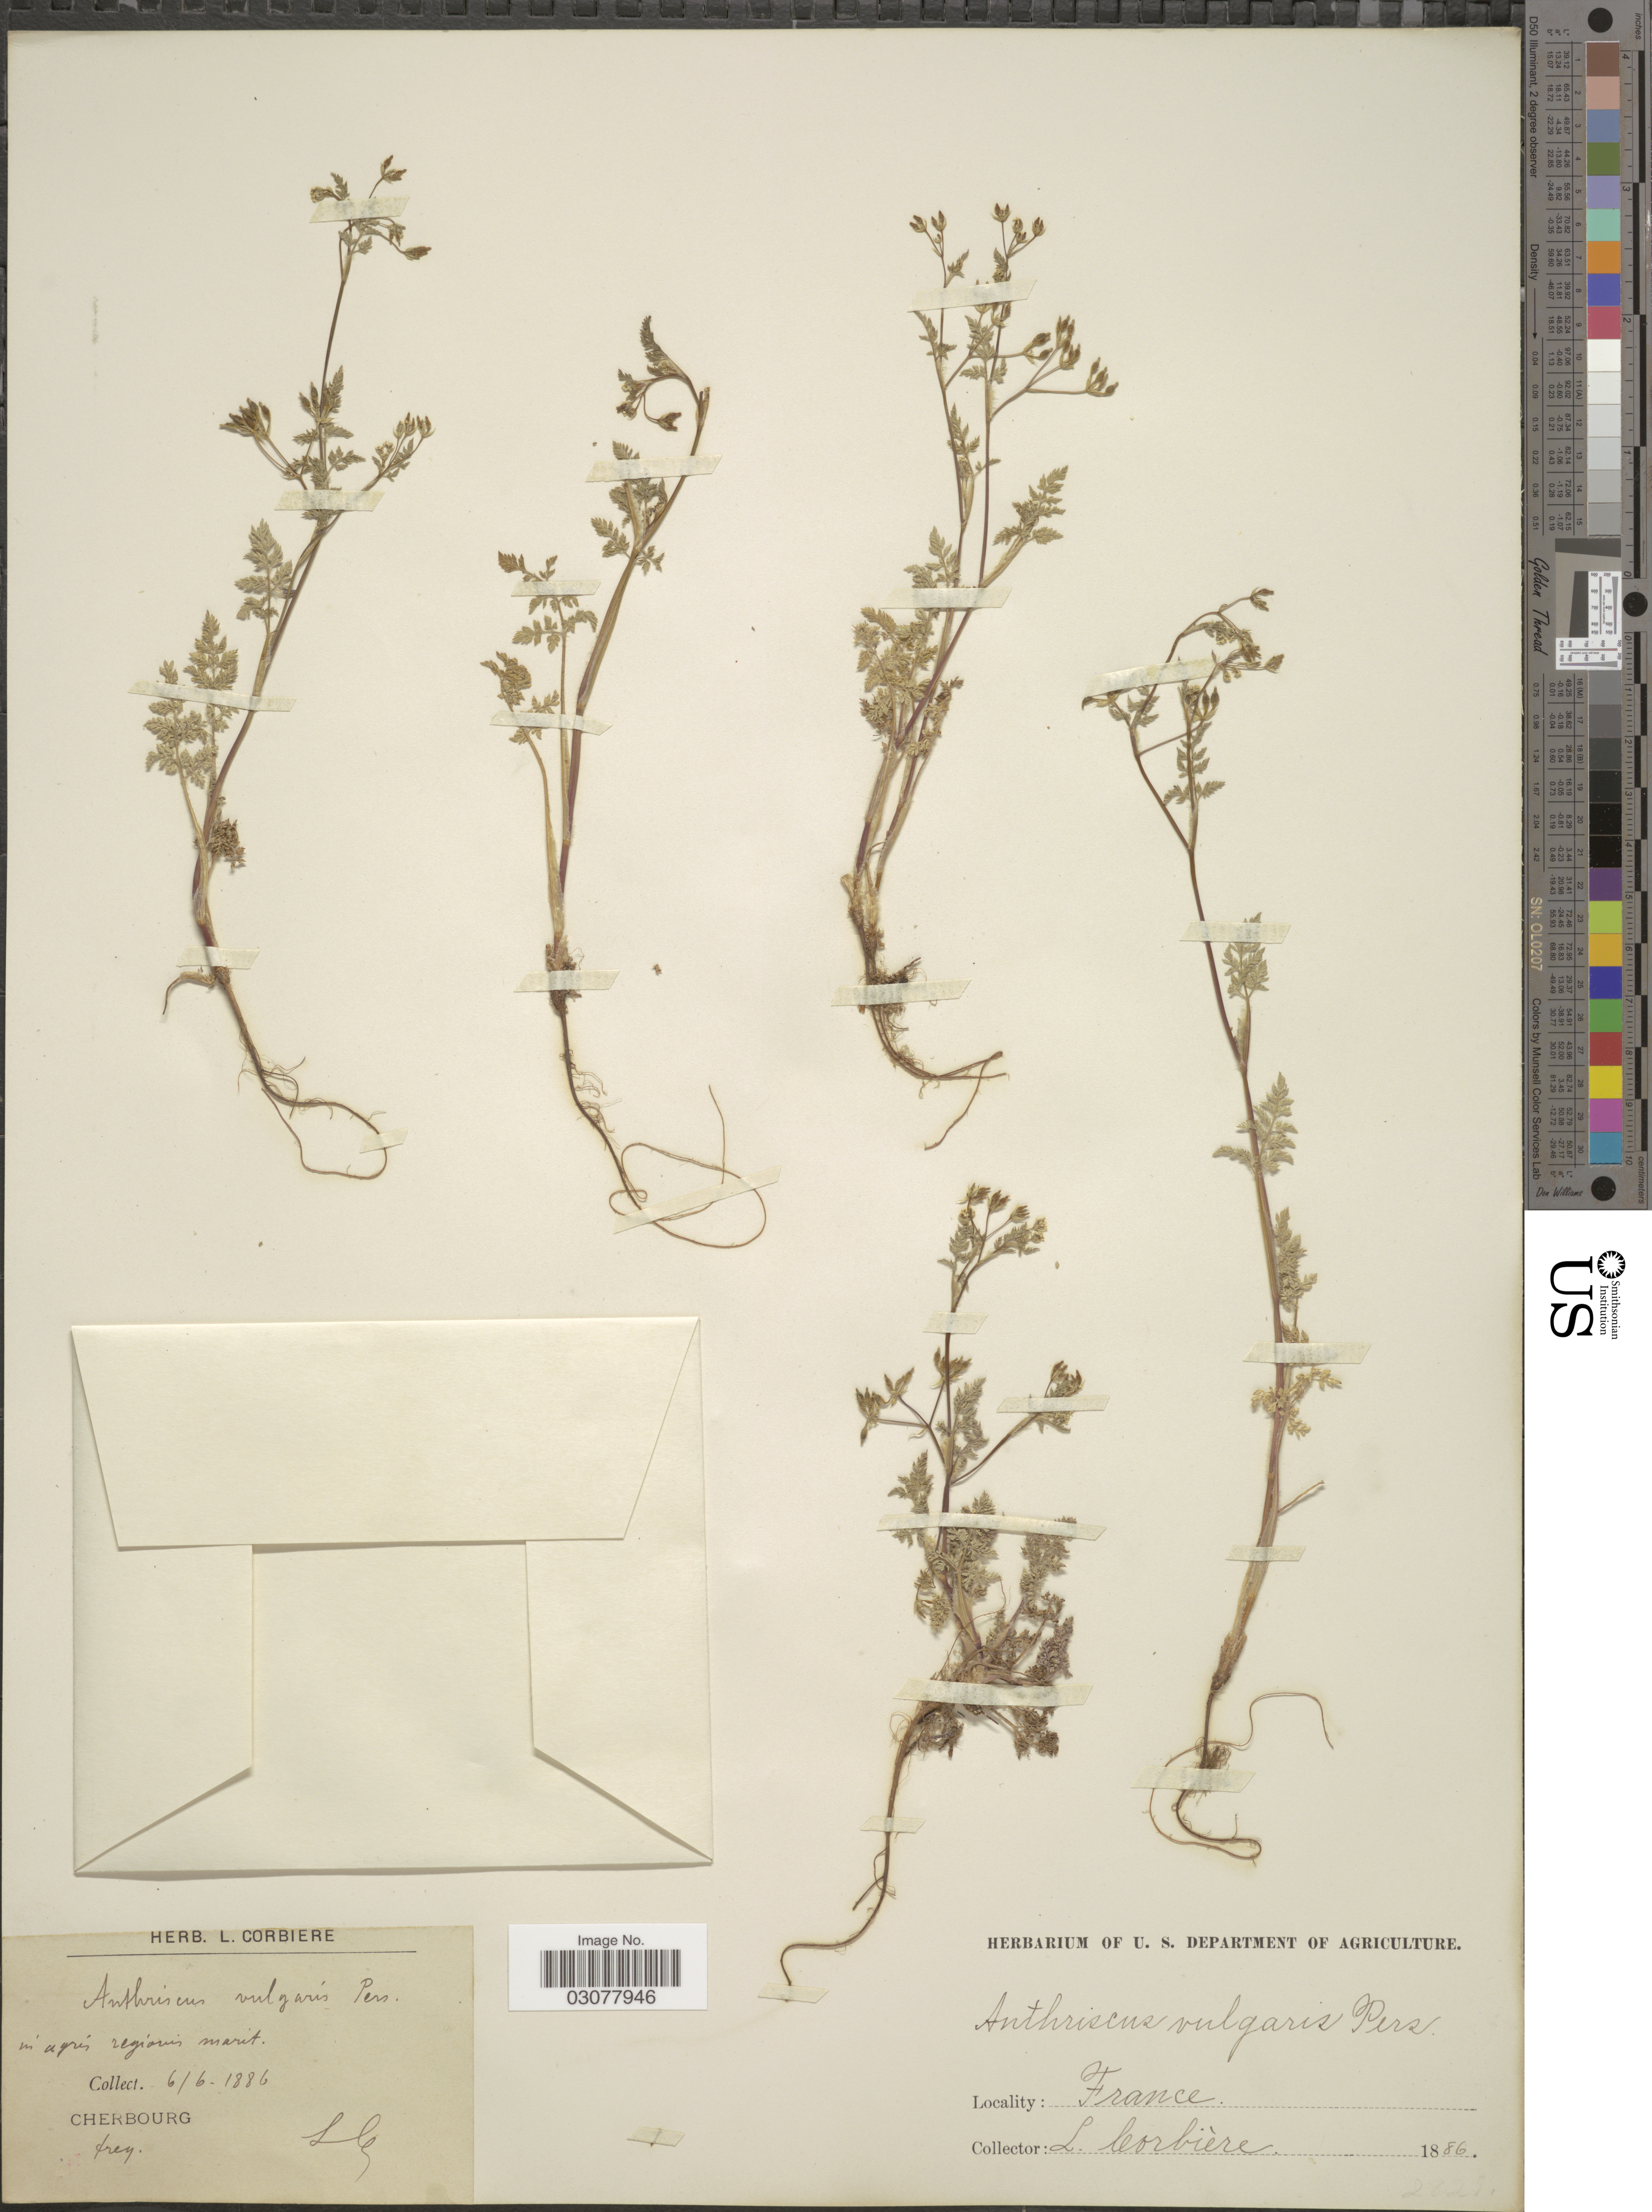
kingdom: Plantae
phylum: Tracheophyta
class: Magnoliopsida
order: Apiales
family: Apiaceae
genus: Anthriscus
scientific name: Anthriscus caucalis var. caucalis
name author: M. Bieb.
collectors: L. Corbière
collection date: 1886-06-06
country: France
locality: Cherbourg.